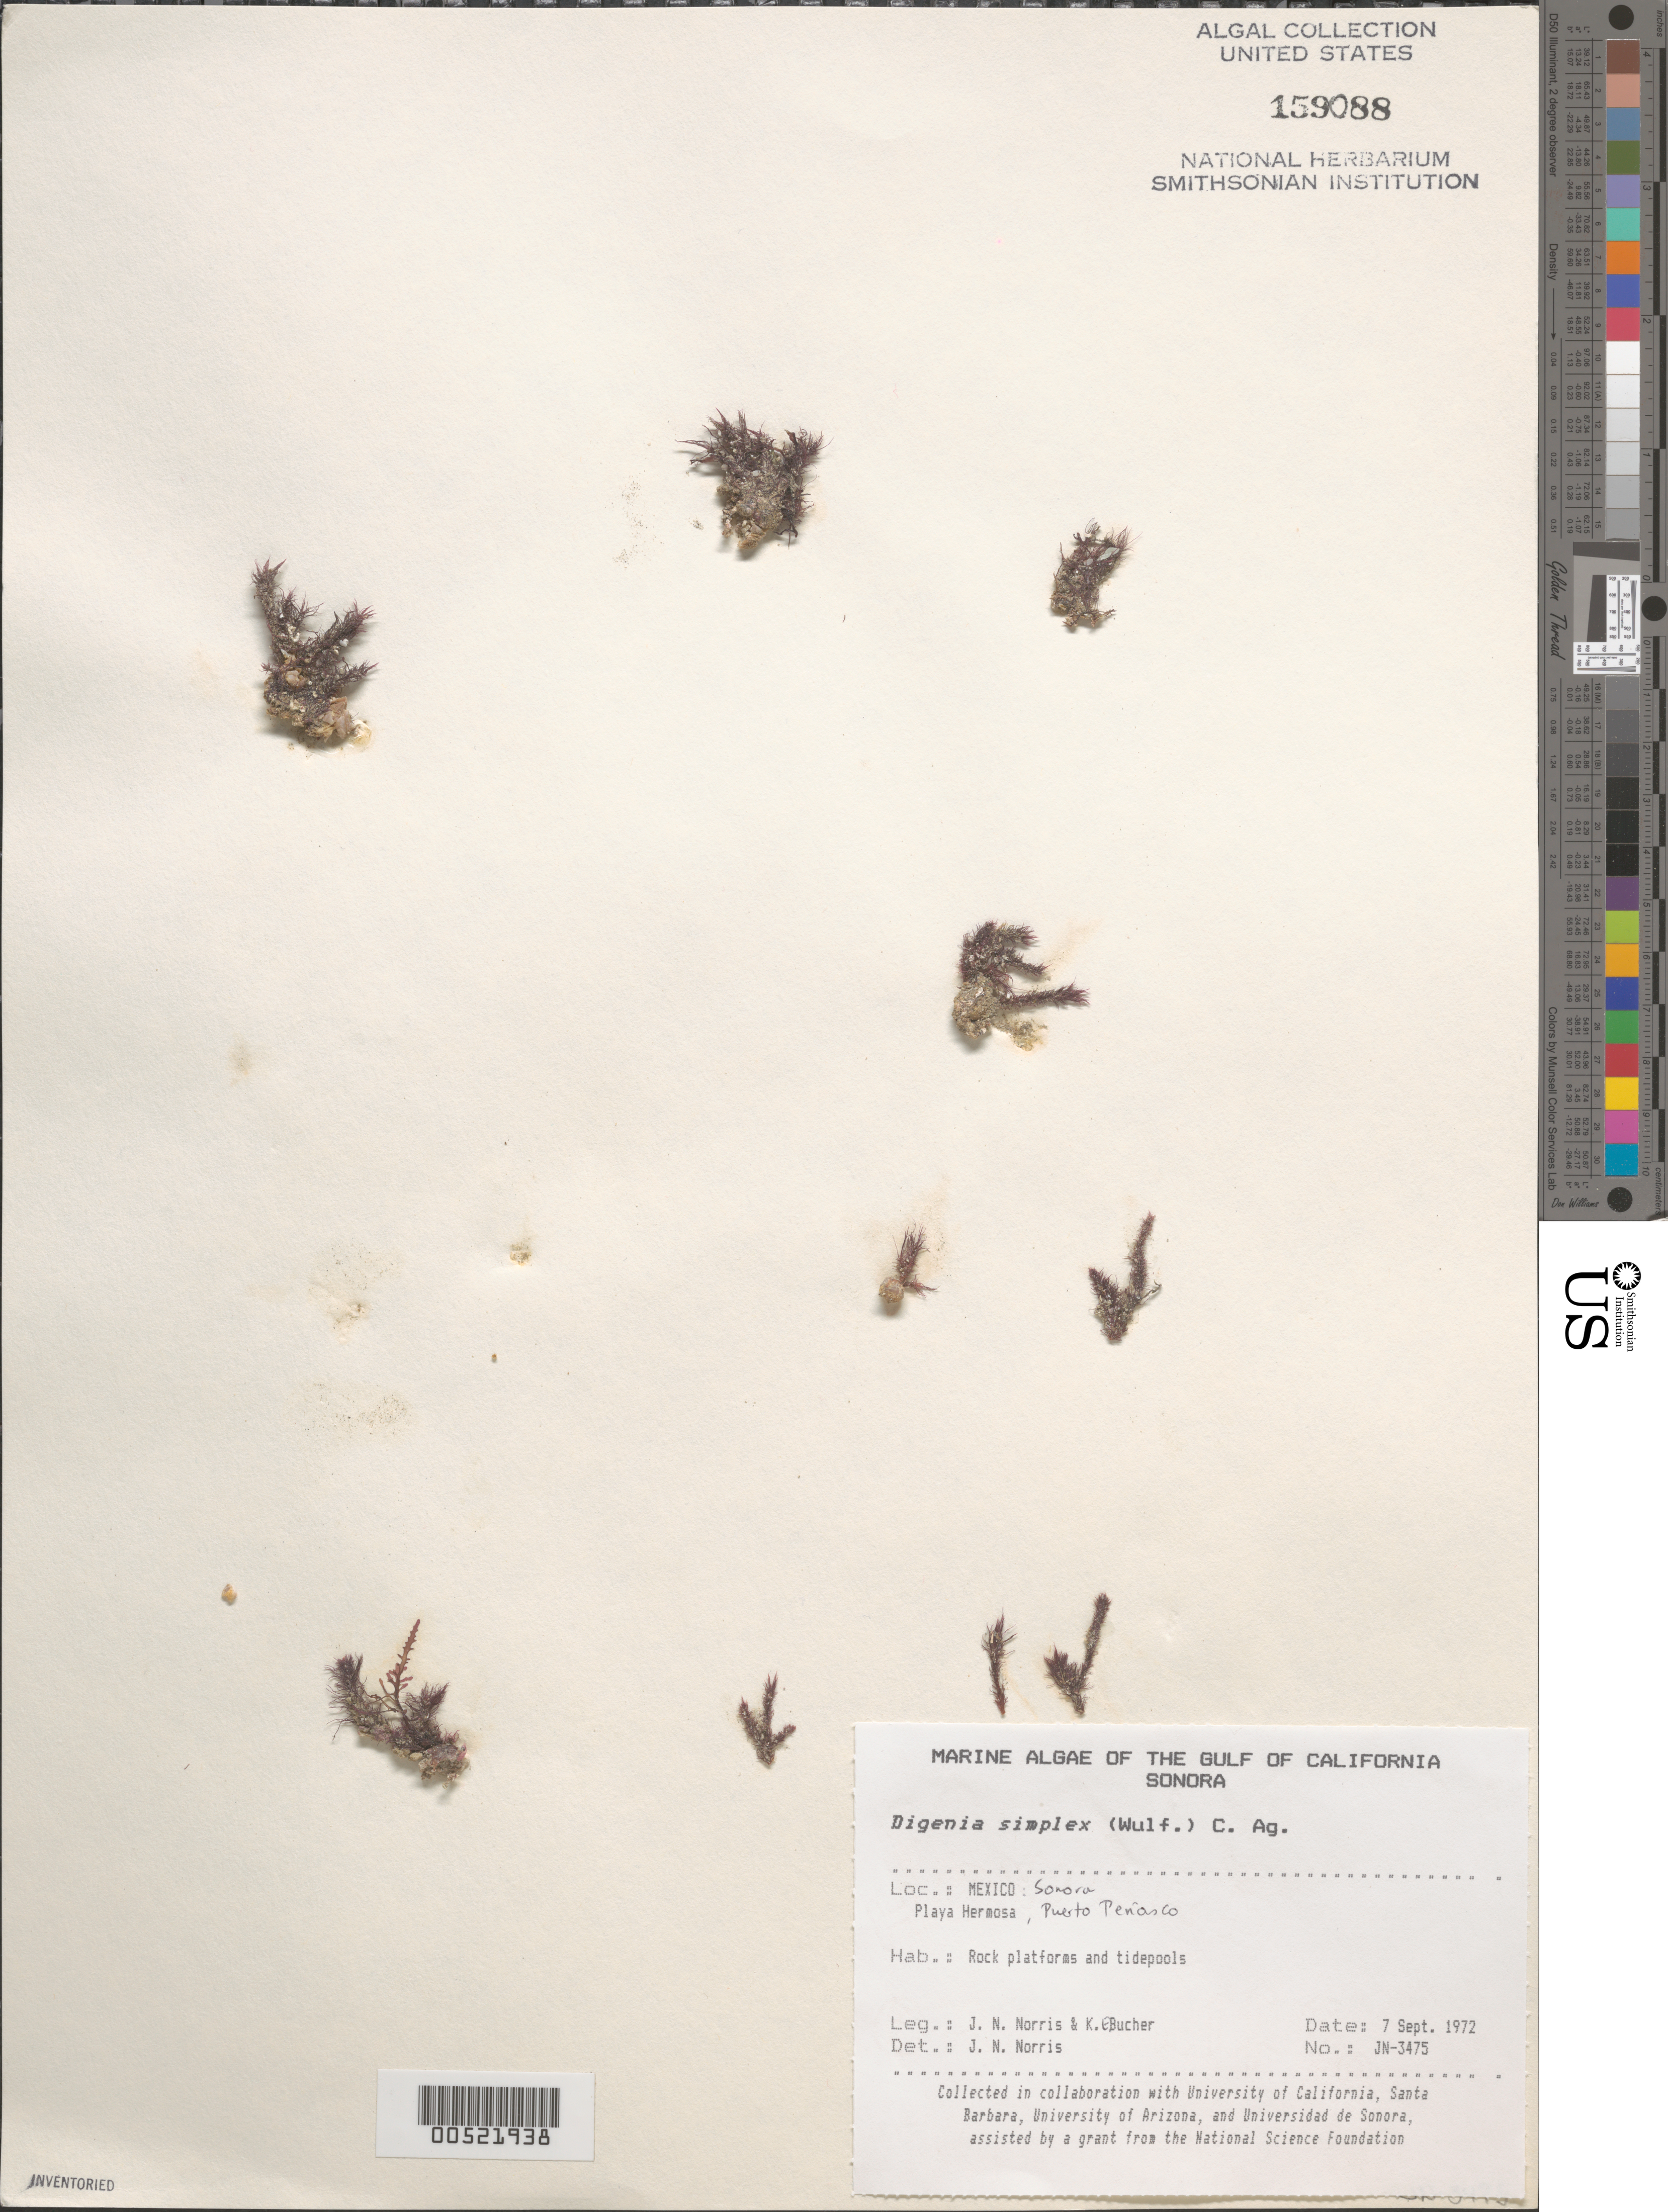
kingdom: Plantae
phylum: Rhodophyta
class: Florideophyceae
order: Ceramiales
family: Rhodomelaceae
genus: Digenea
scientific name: Digenea simplex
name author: (Wulfen) C. Agardh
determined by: Norris, James N.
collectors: J. N. Norris & K. E. Bucher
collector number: JN-3475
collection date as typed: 07 Sep 1972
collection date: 1972-09-07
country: Mexico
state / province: Sonora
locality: Playa Hermosa, Puerto Penasco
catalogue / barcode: US 159088